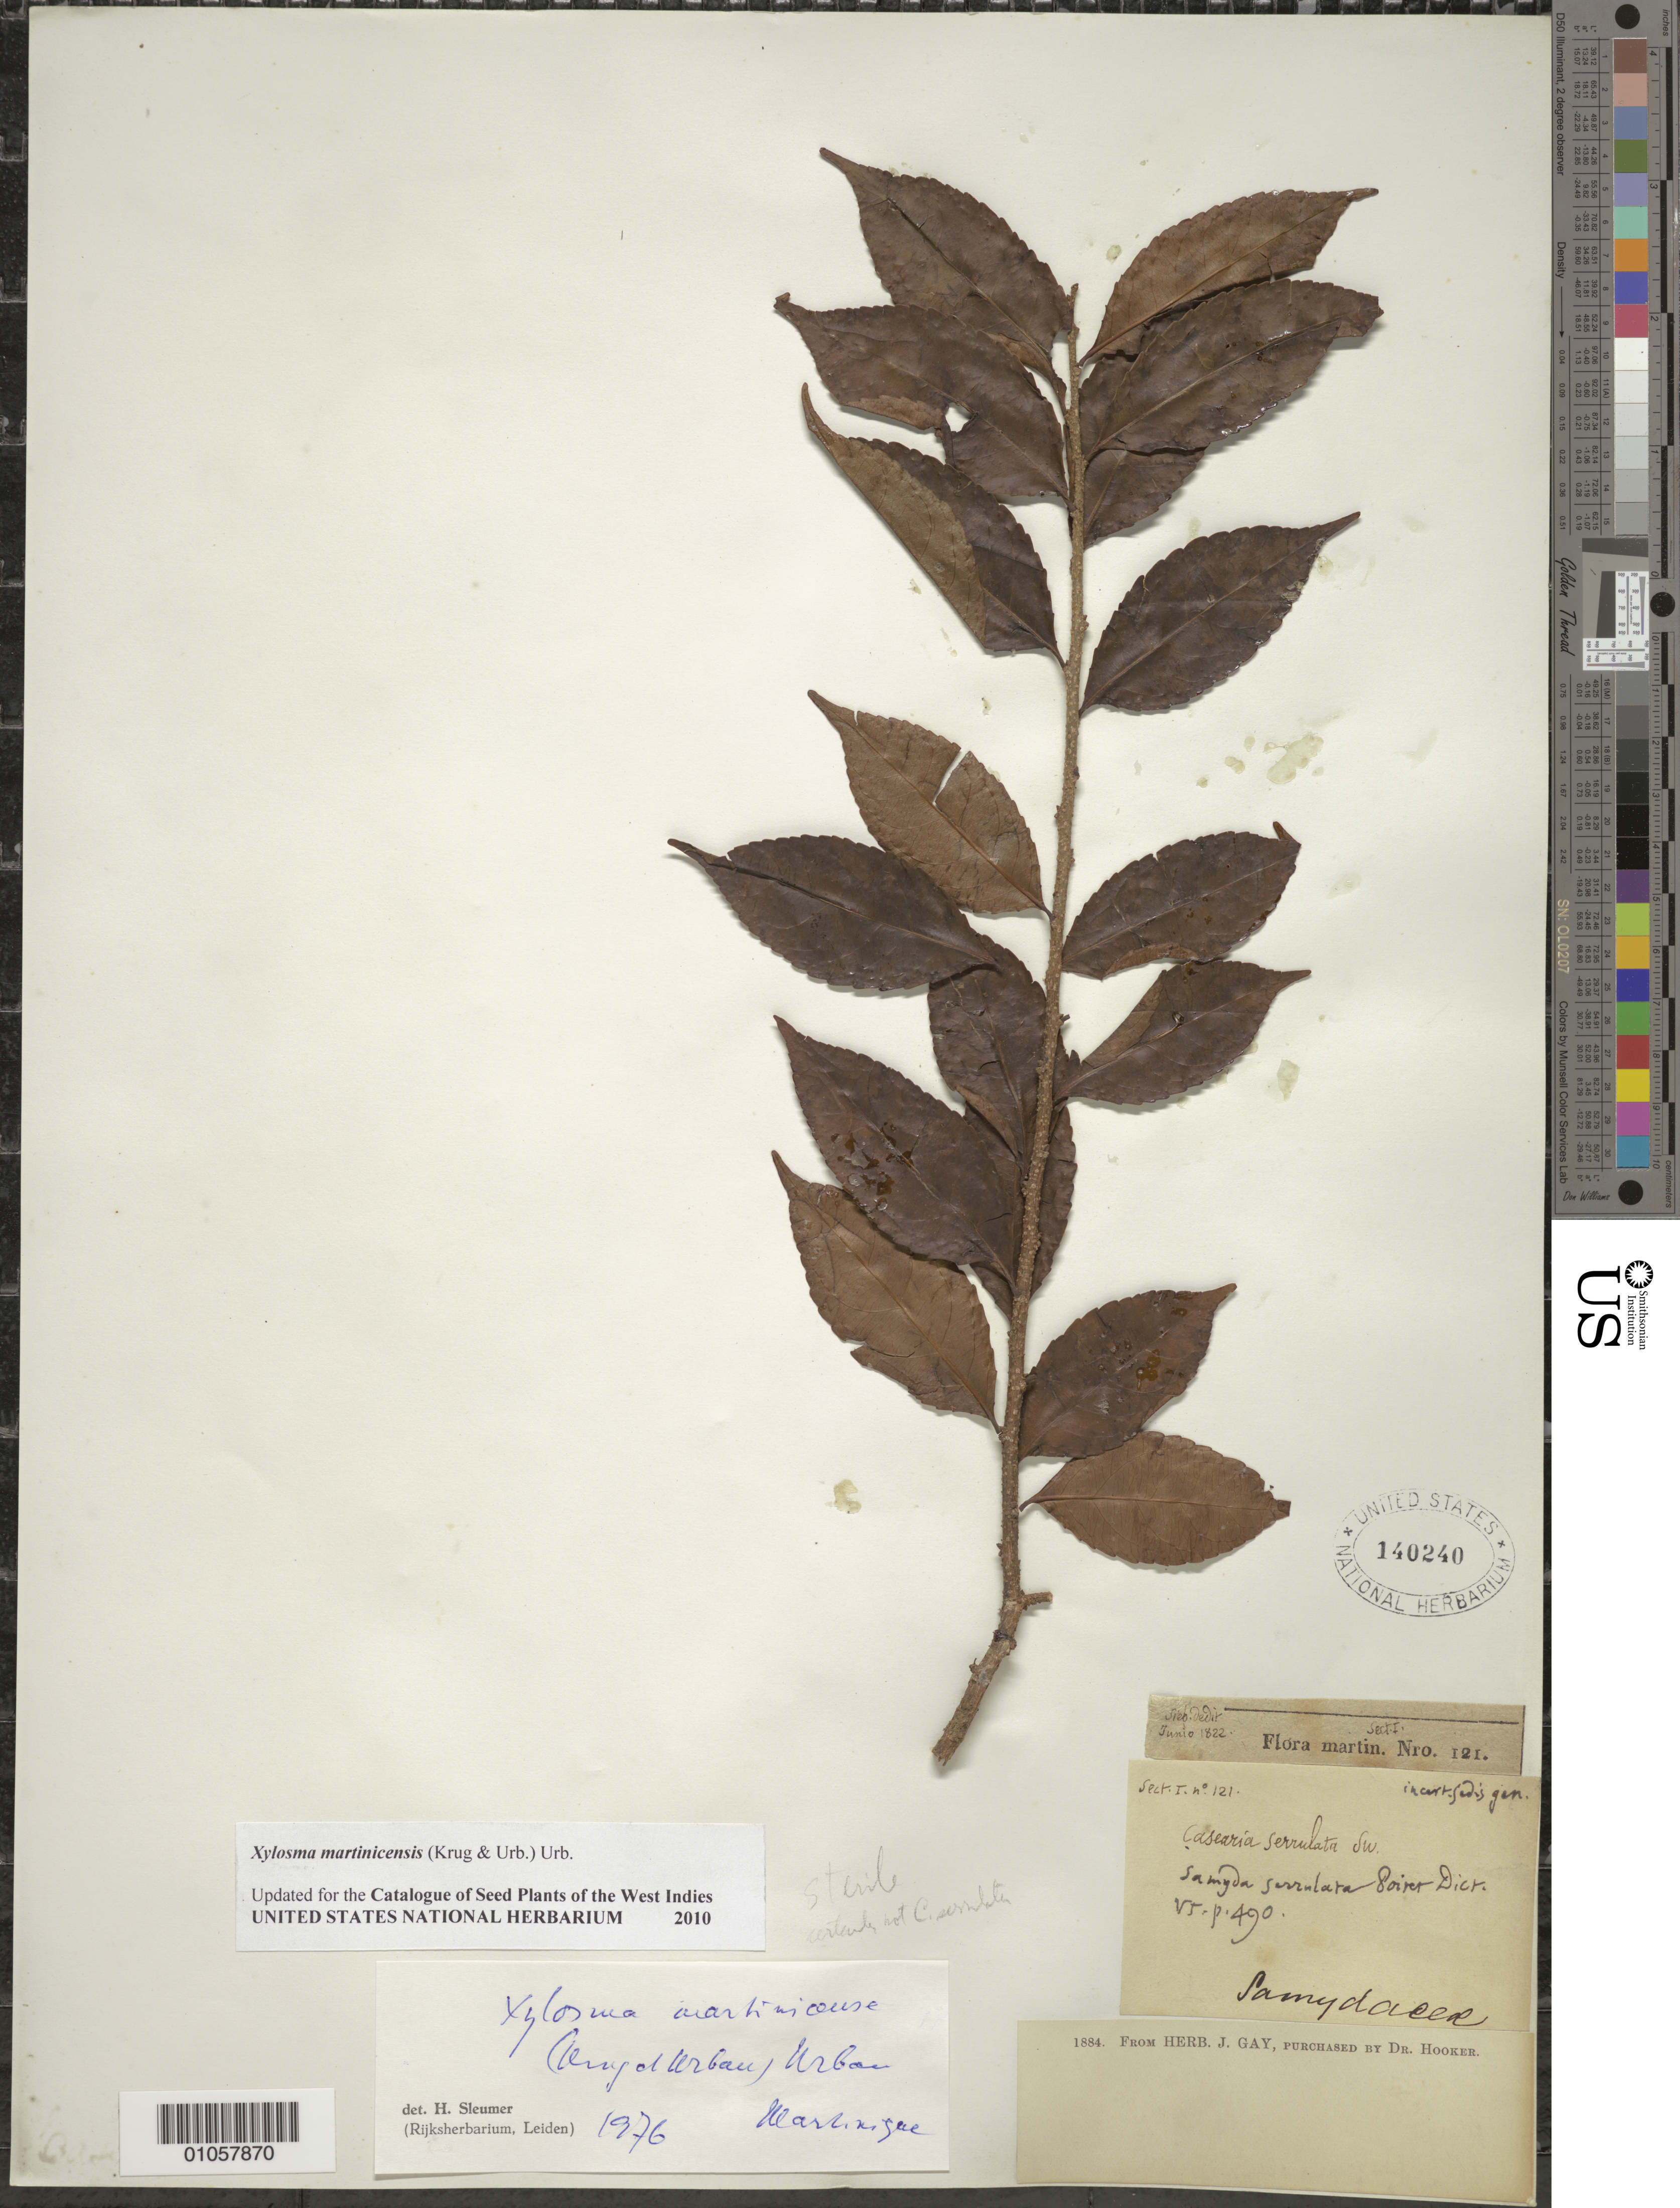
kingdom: Plantae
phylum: Tracheophyta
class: Magnoliopsida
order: Malpighiales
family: Salicaceae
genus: Xylosma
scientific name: Xylosma martinicense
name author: (Krug & Urb.) Urb.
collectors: J. Gay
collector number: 121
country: Martinique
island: Martinique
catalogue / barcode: US 140240